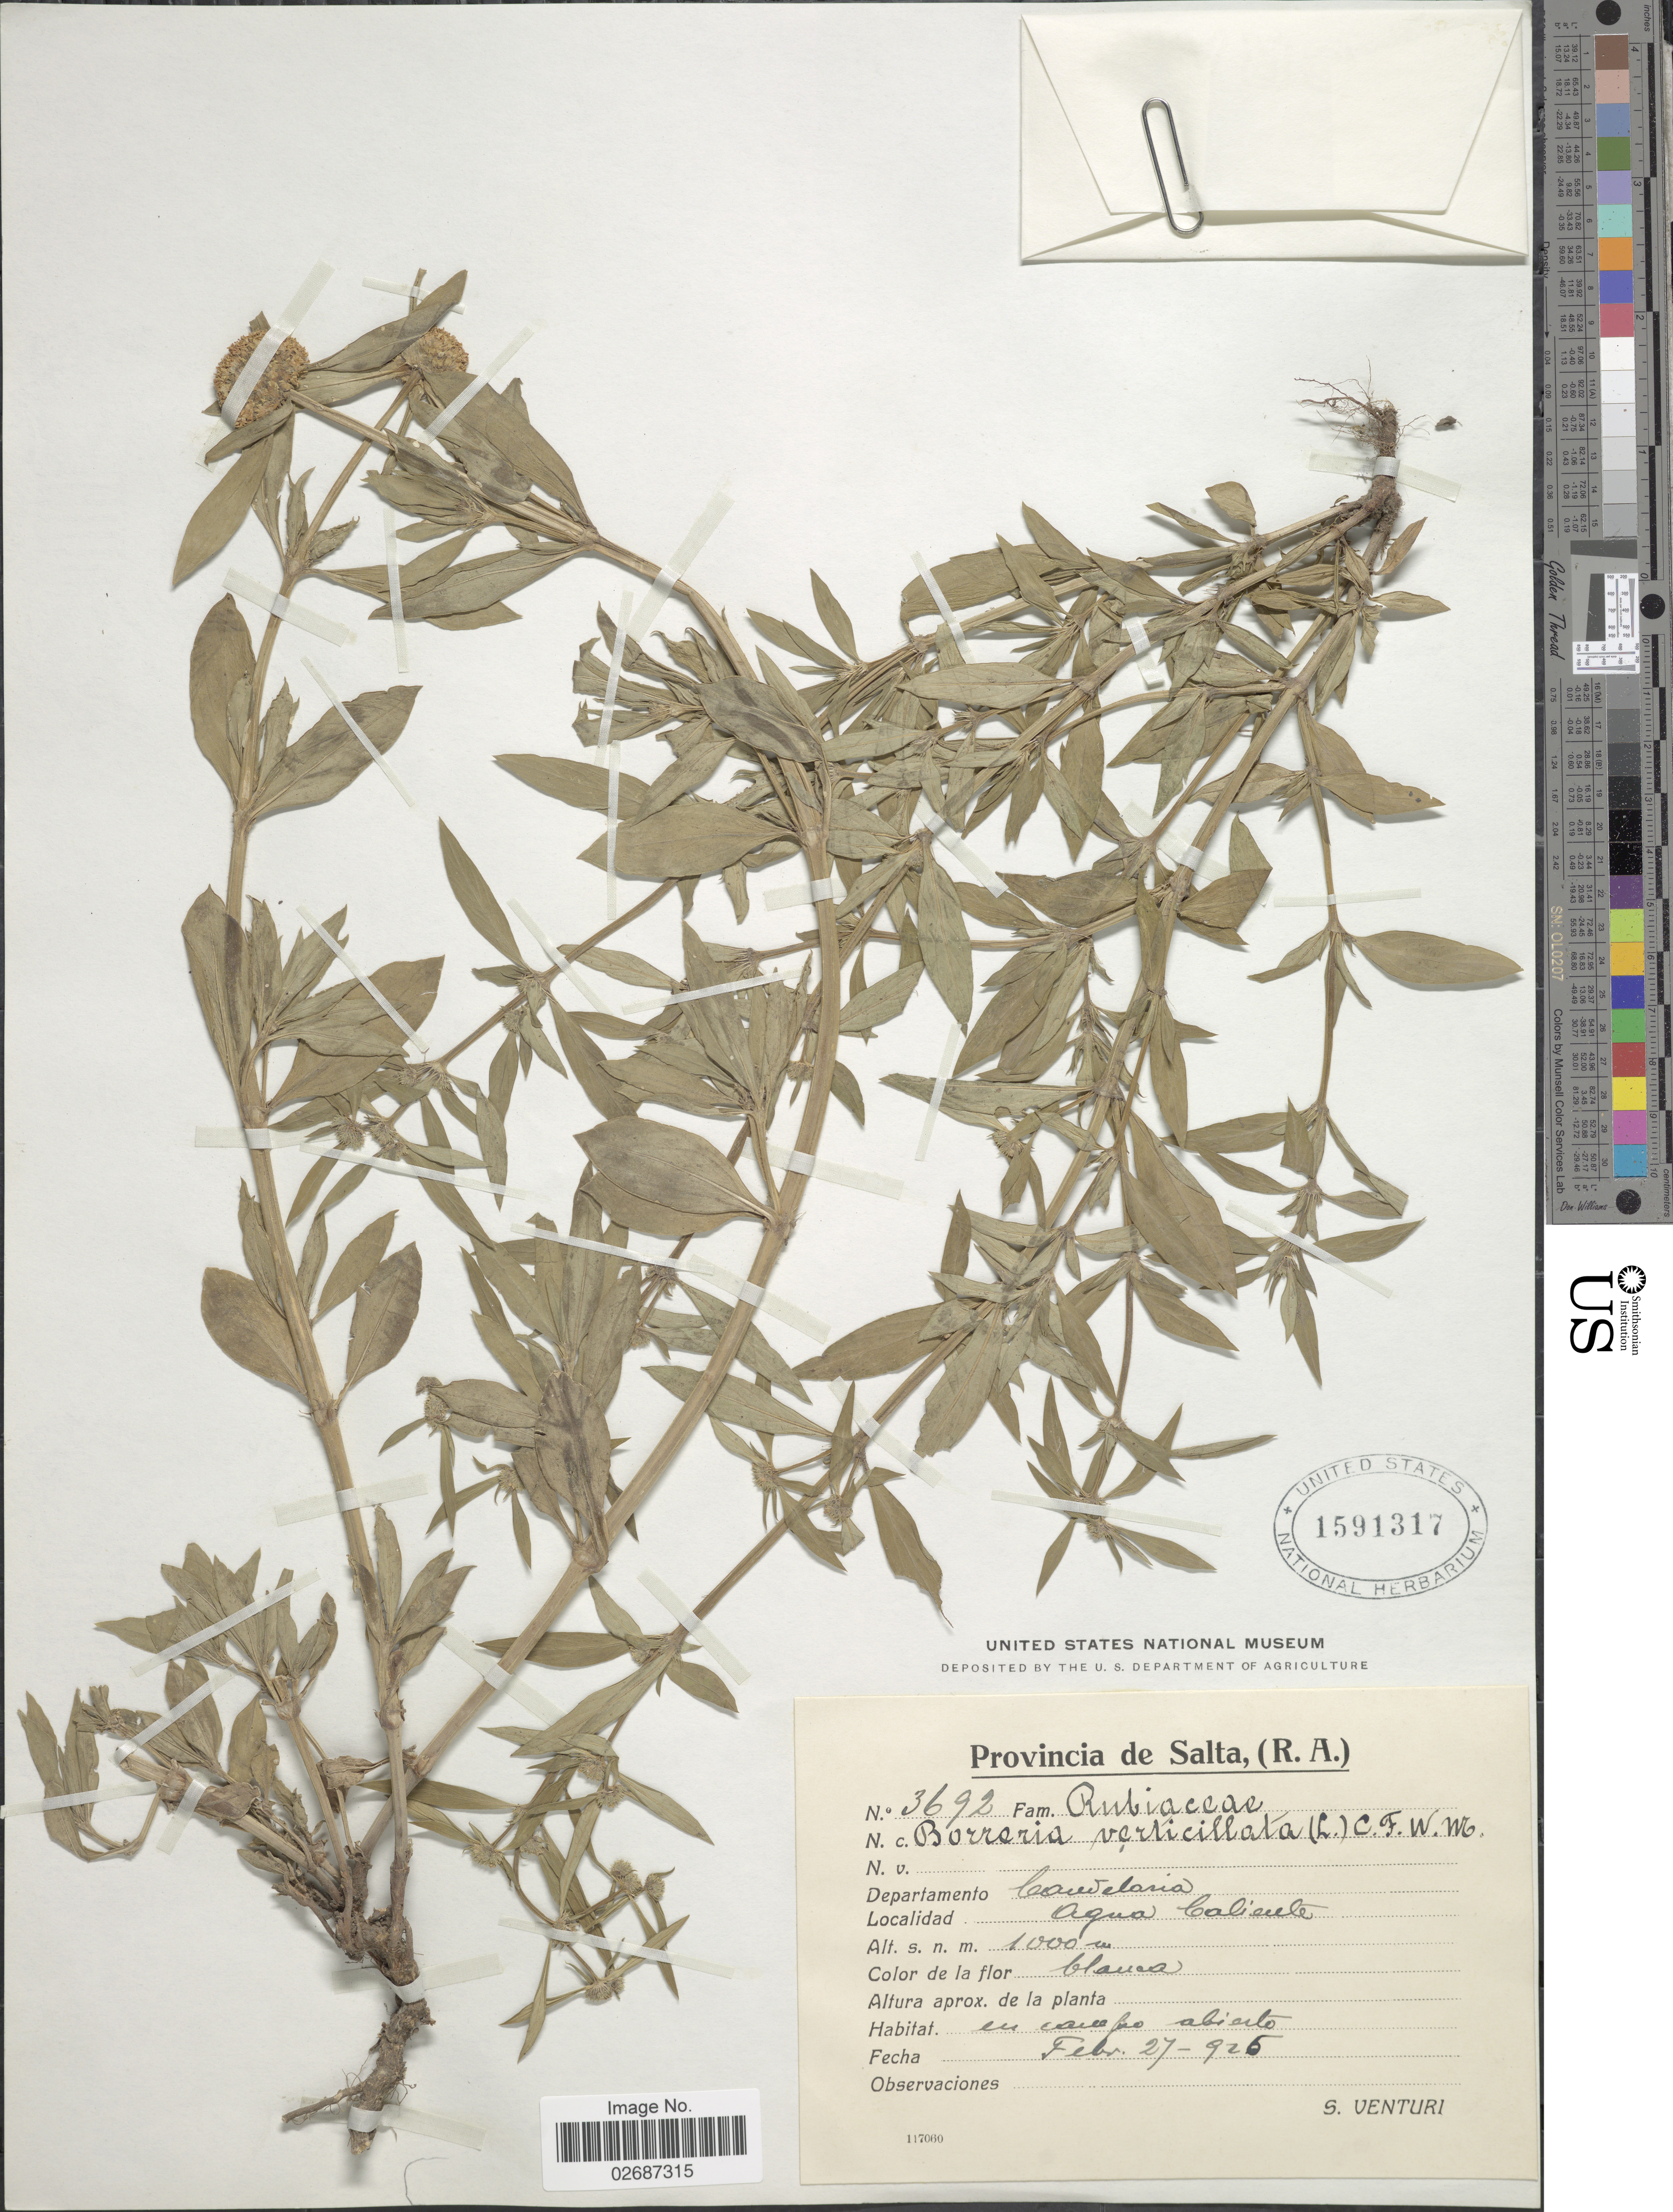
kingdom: Plantae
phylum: Tracheophyta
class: Magnoliopsida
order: Gentianales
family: Rubiaceae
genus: Borreria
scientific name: Borreria verticillata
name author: (L.) G. Mey.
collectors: S. Venturi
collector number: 3692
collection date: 1925-02-27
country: Argentina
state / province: Salta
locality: Provincia de Salta, (R.A.), Departamento Candelaria, Agua Caliente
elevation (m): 1000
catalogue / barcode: US 1591317